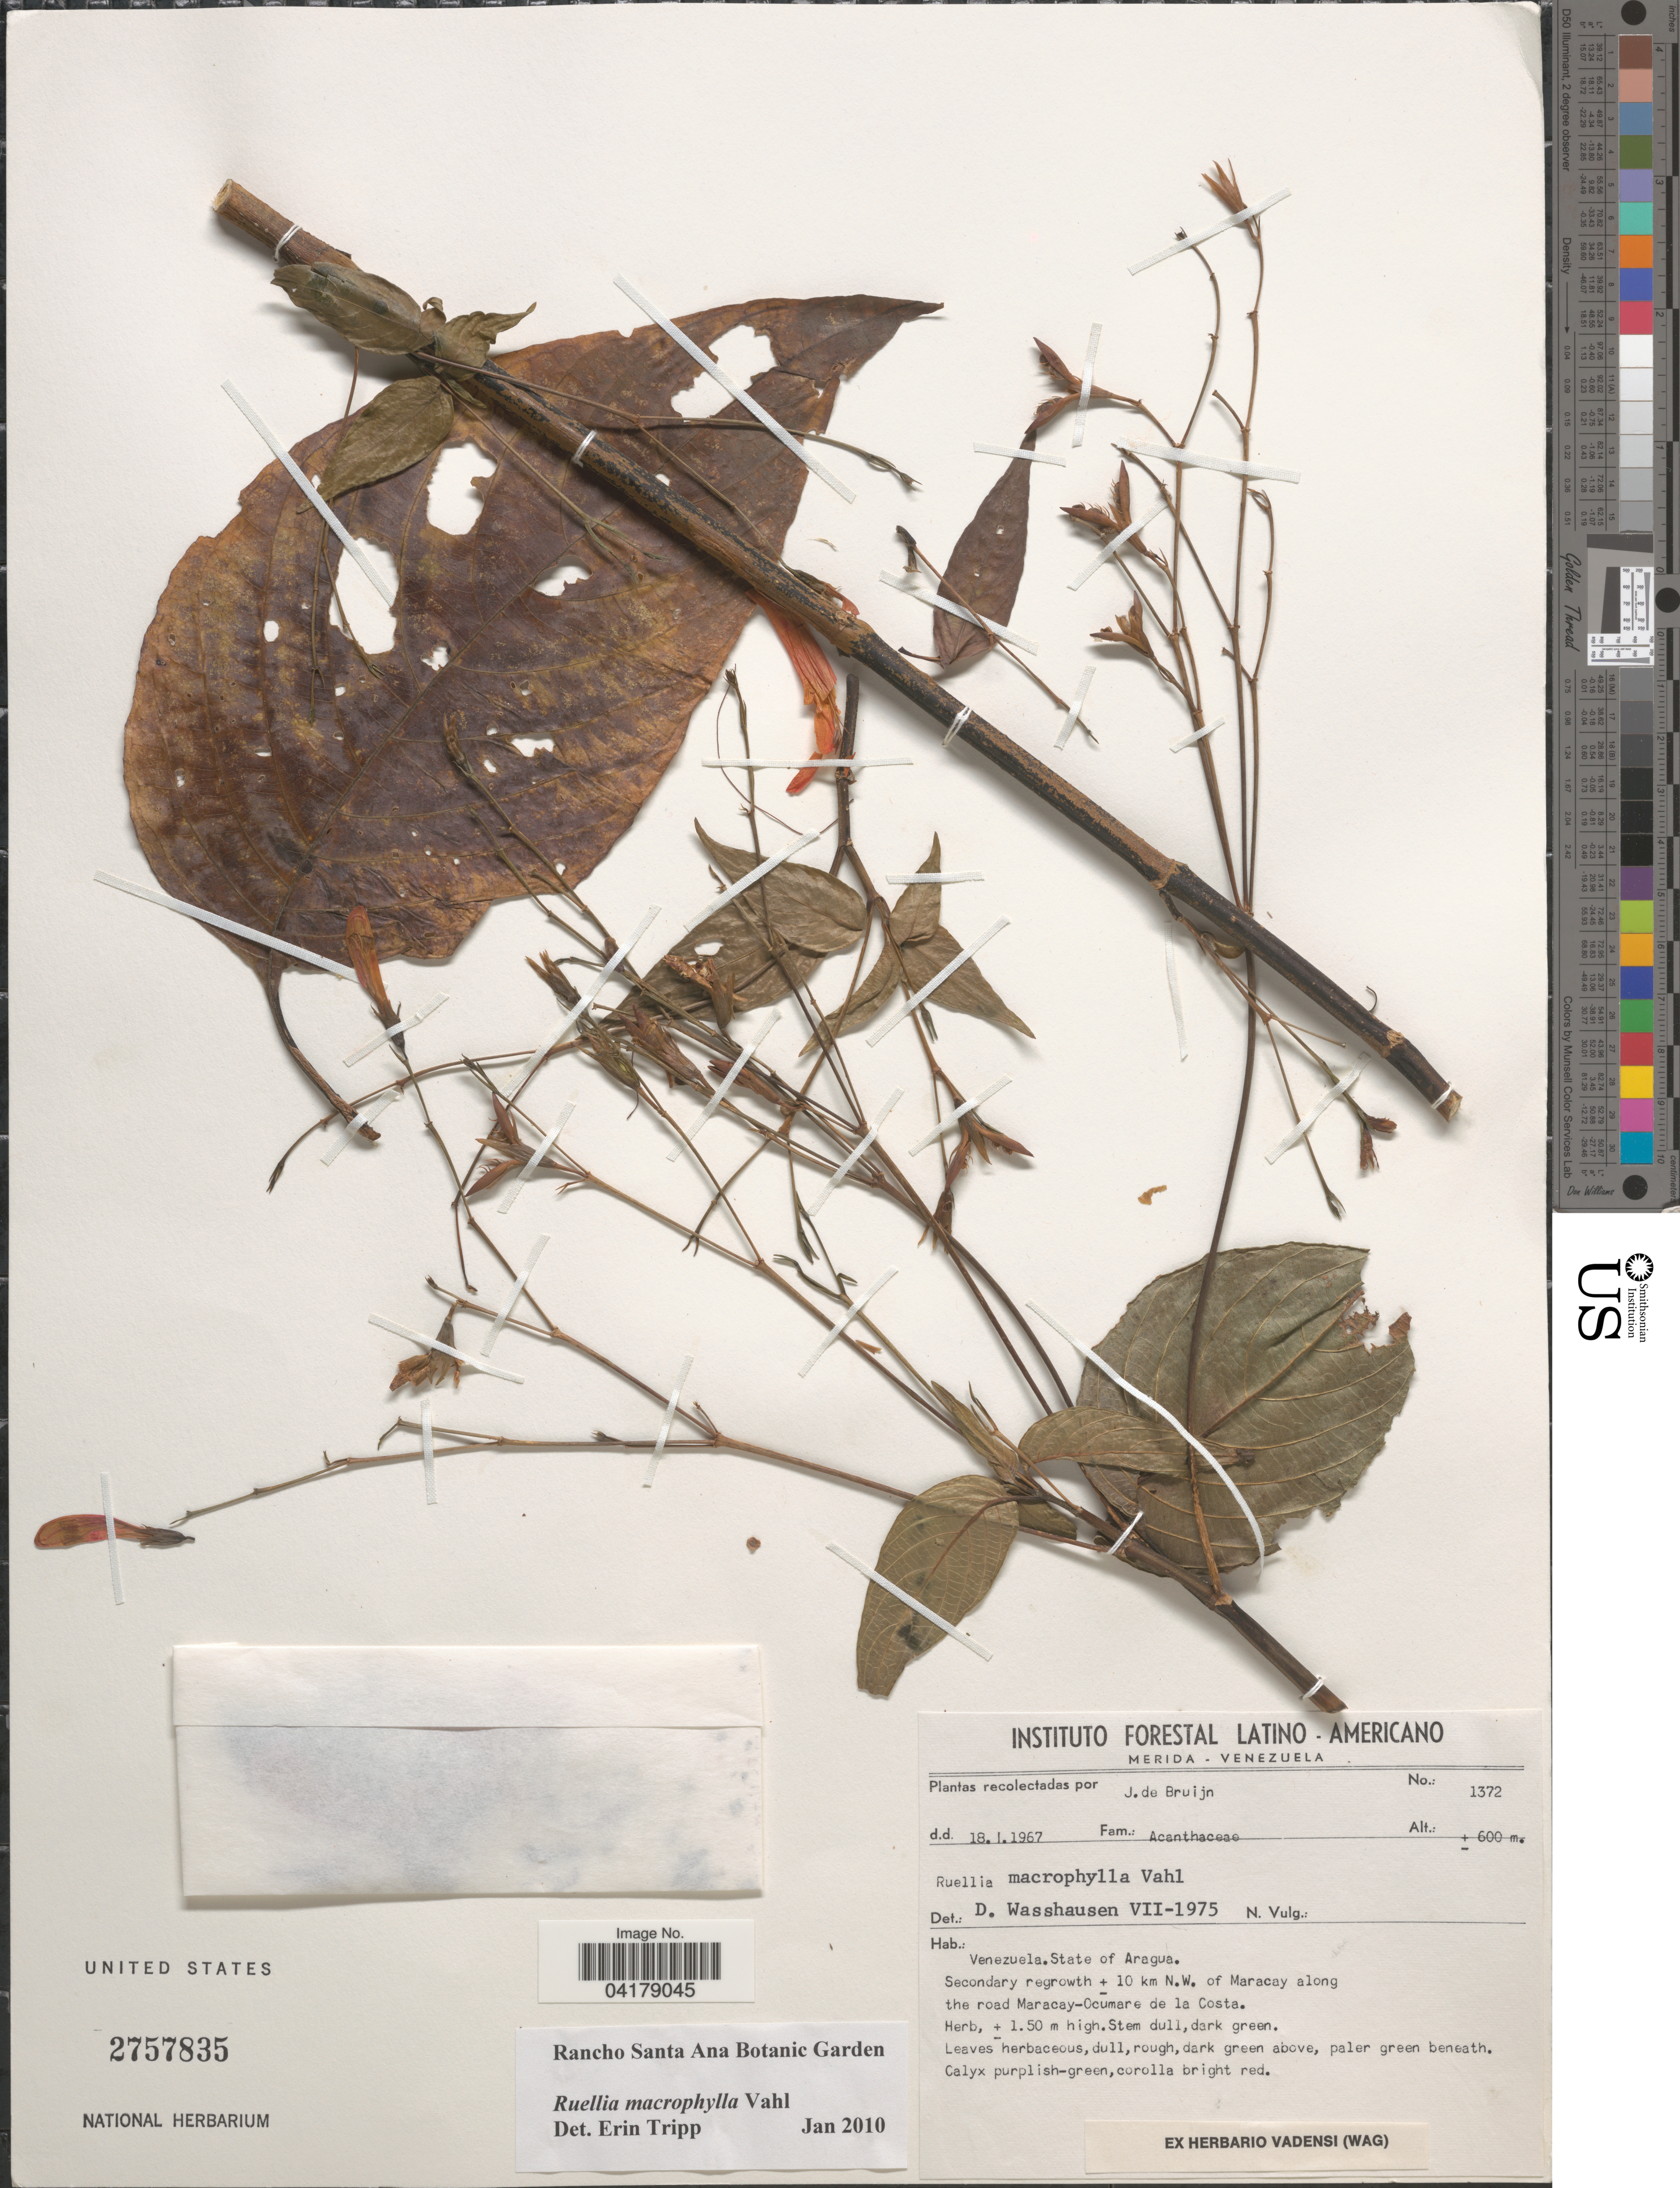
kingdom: Plantae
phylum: Tracheophyta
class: Magnoliopsida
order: Lamiales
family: Acanthaceae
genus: Ruellia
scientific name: Ruellia macrophylla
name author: Vahl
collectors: J. Bruijn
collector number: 1372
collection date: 1967-01-18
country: Venezuela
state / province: Aragua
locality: Secondary regrowth ± 10 km N.W. of Maracay along the road Maracay-Ocumare de la Costa.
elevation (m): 600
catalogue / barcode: US 2757835